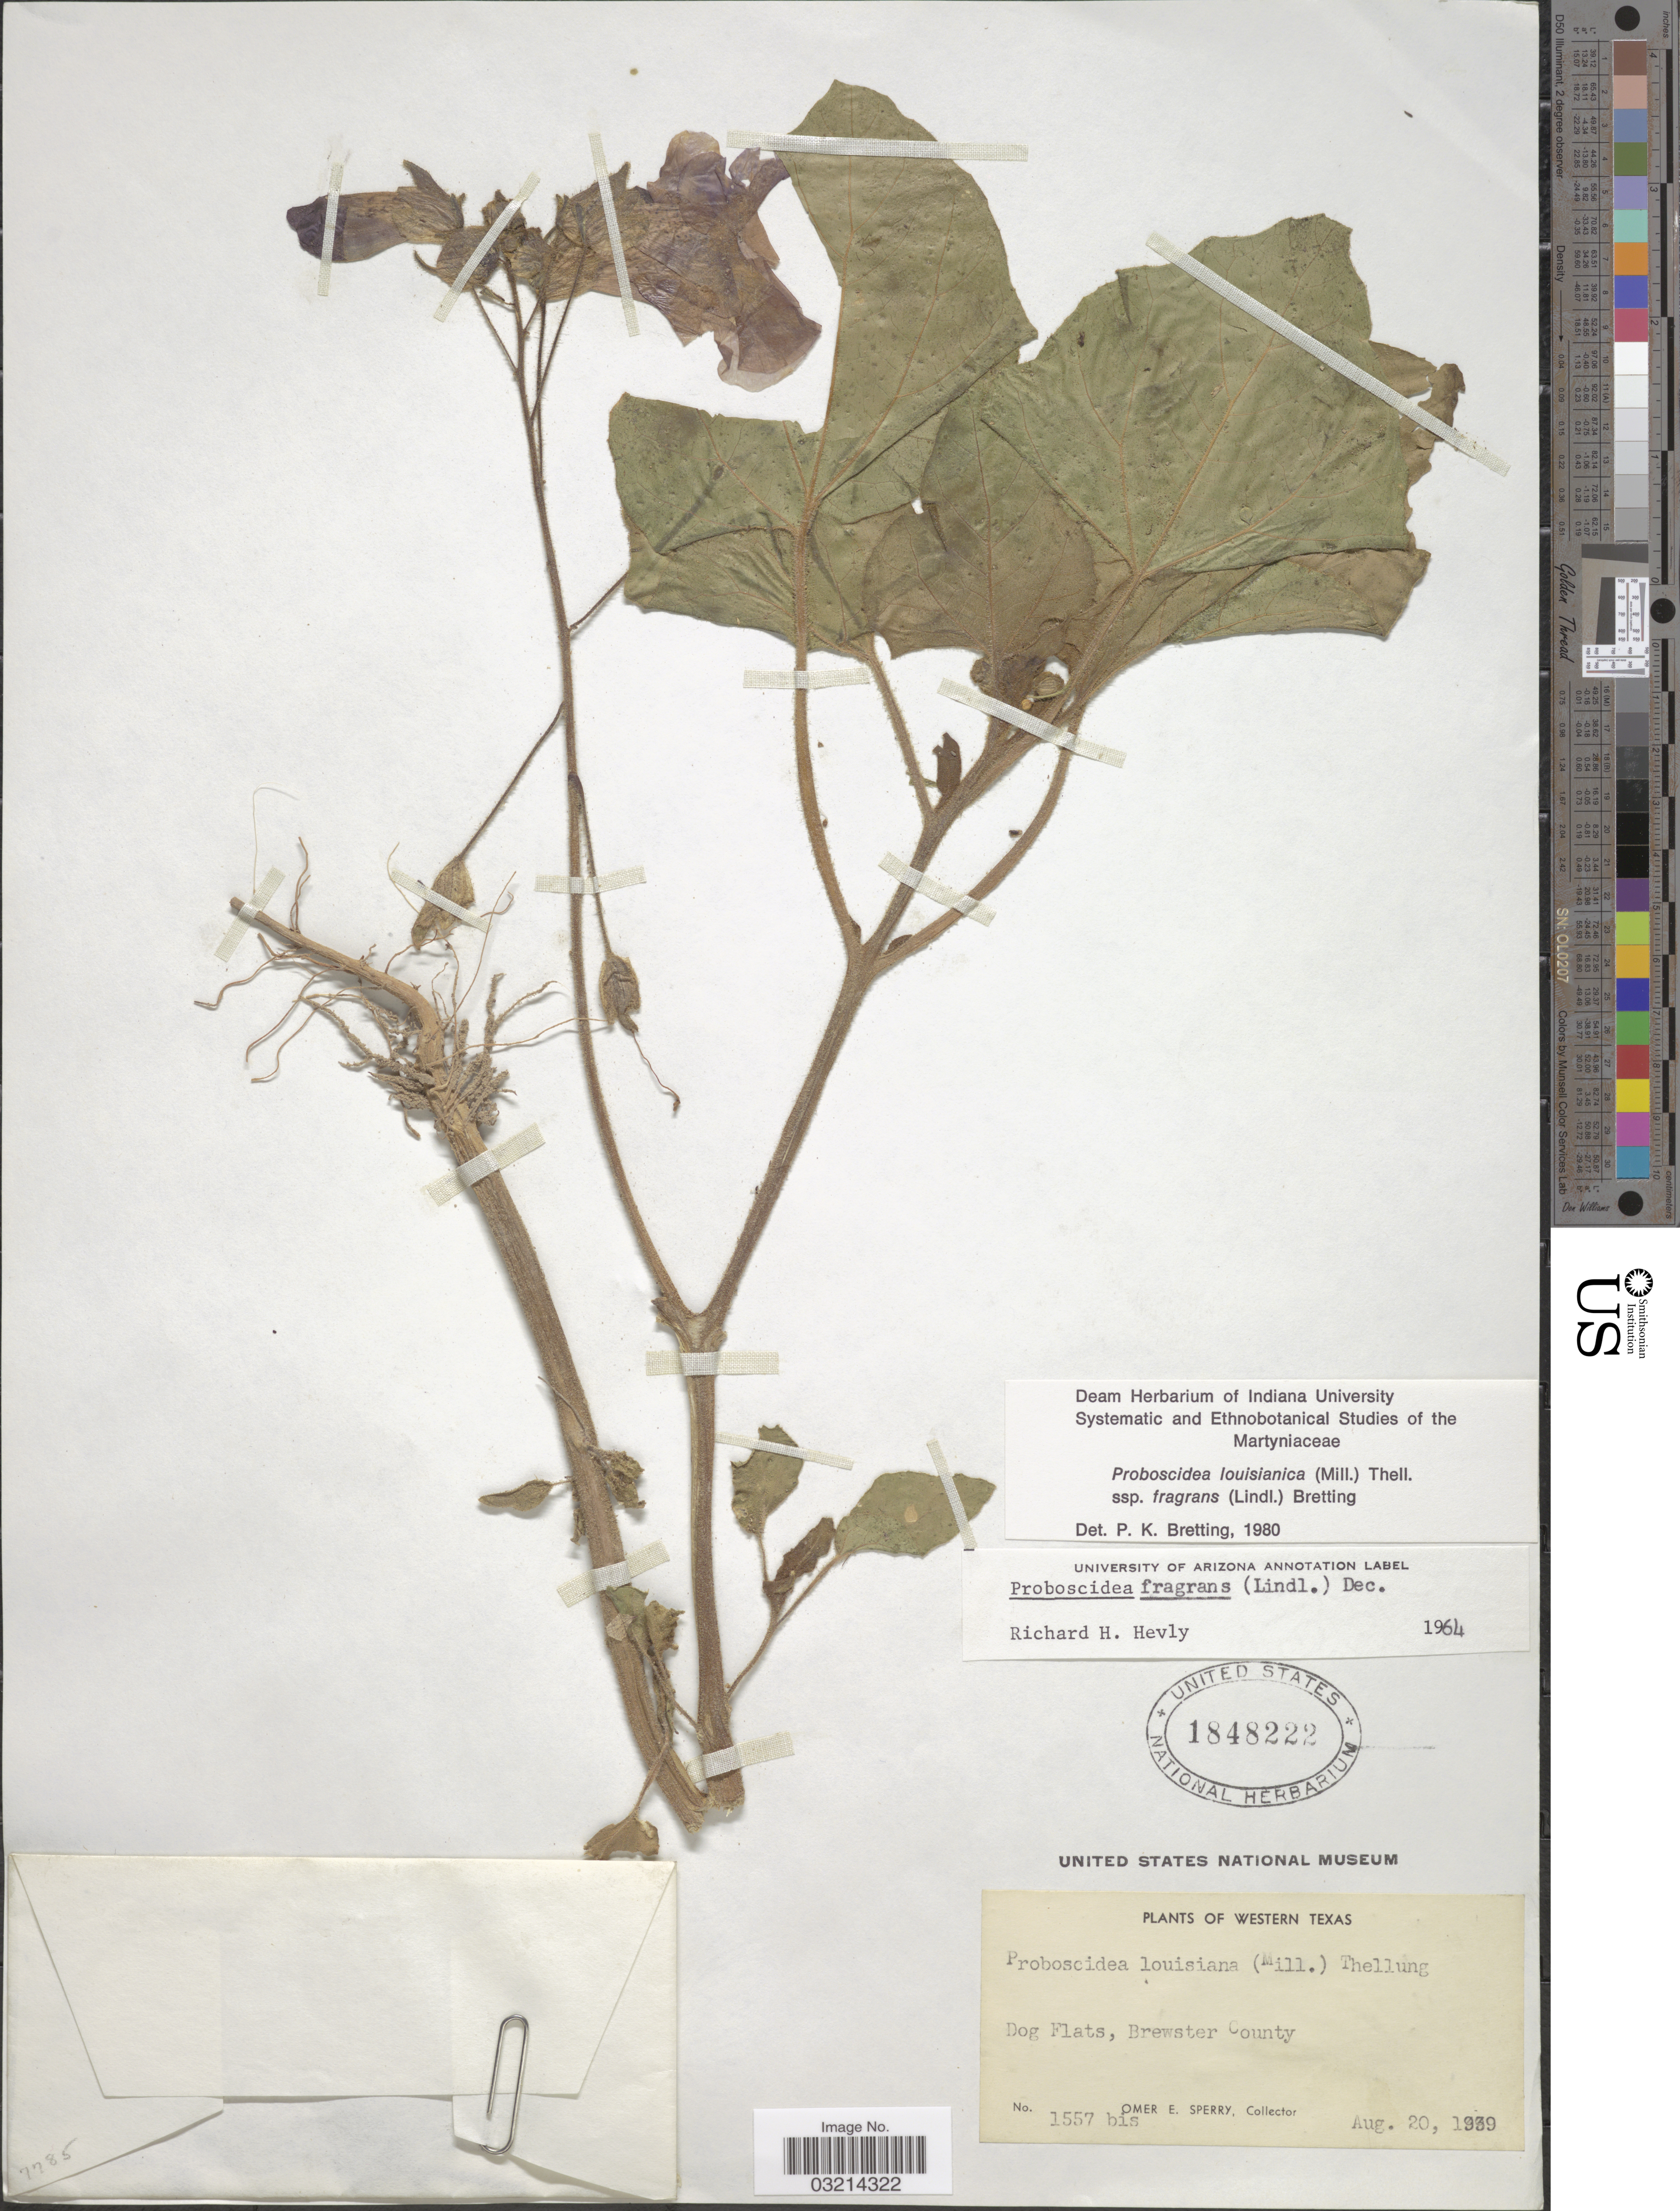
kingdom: Plantae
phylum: Tracheophyta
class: Magnoliopsida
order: Lamiales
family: Martyniaceae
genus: Proboscidea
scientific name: Proboscidea louisianica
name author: Thell.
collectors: O. E. Sperry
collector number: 1557 bis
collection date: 1939-08-20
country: United States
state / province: Texas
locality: Western Texas. Dog Flats, Brewster County.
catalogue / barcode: US 1848222